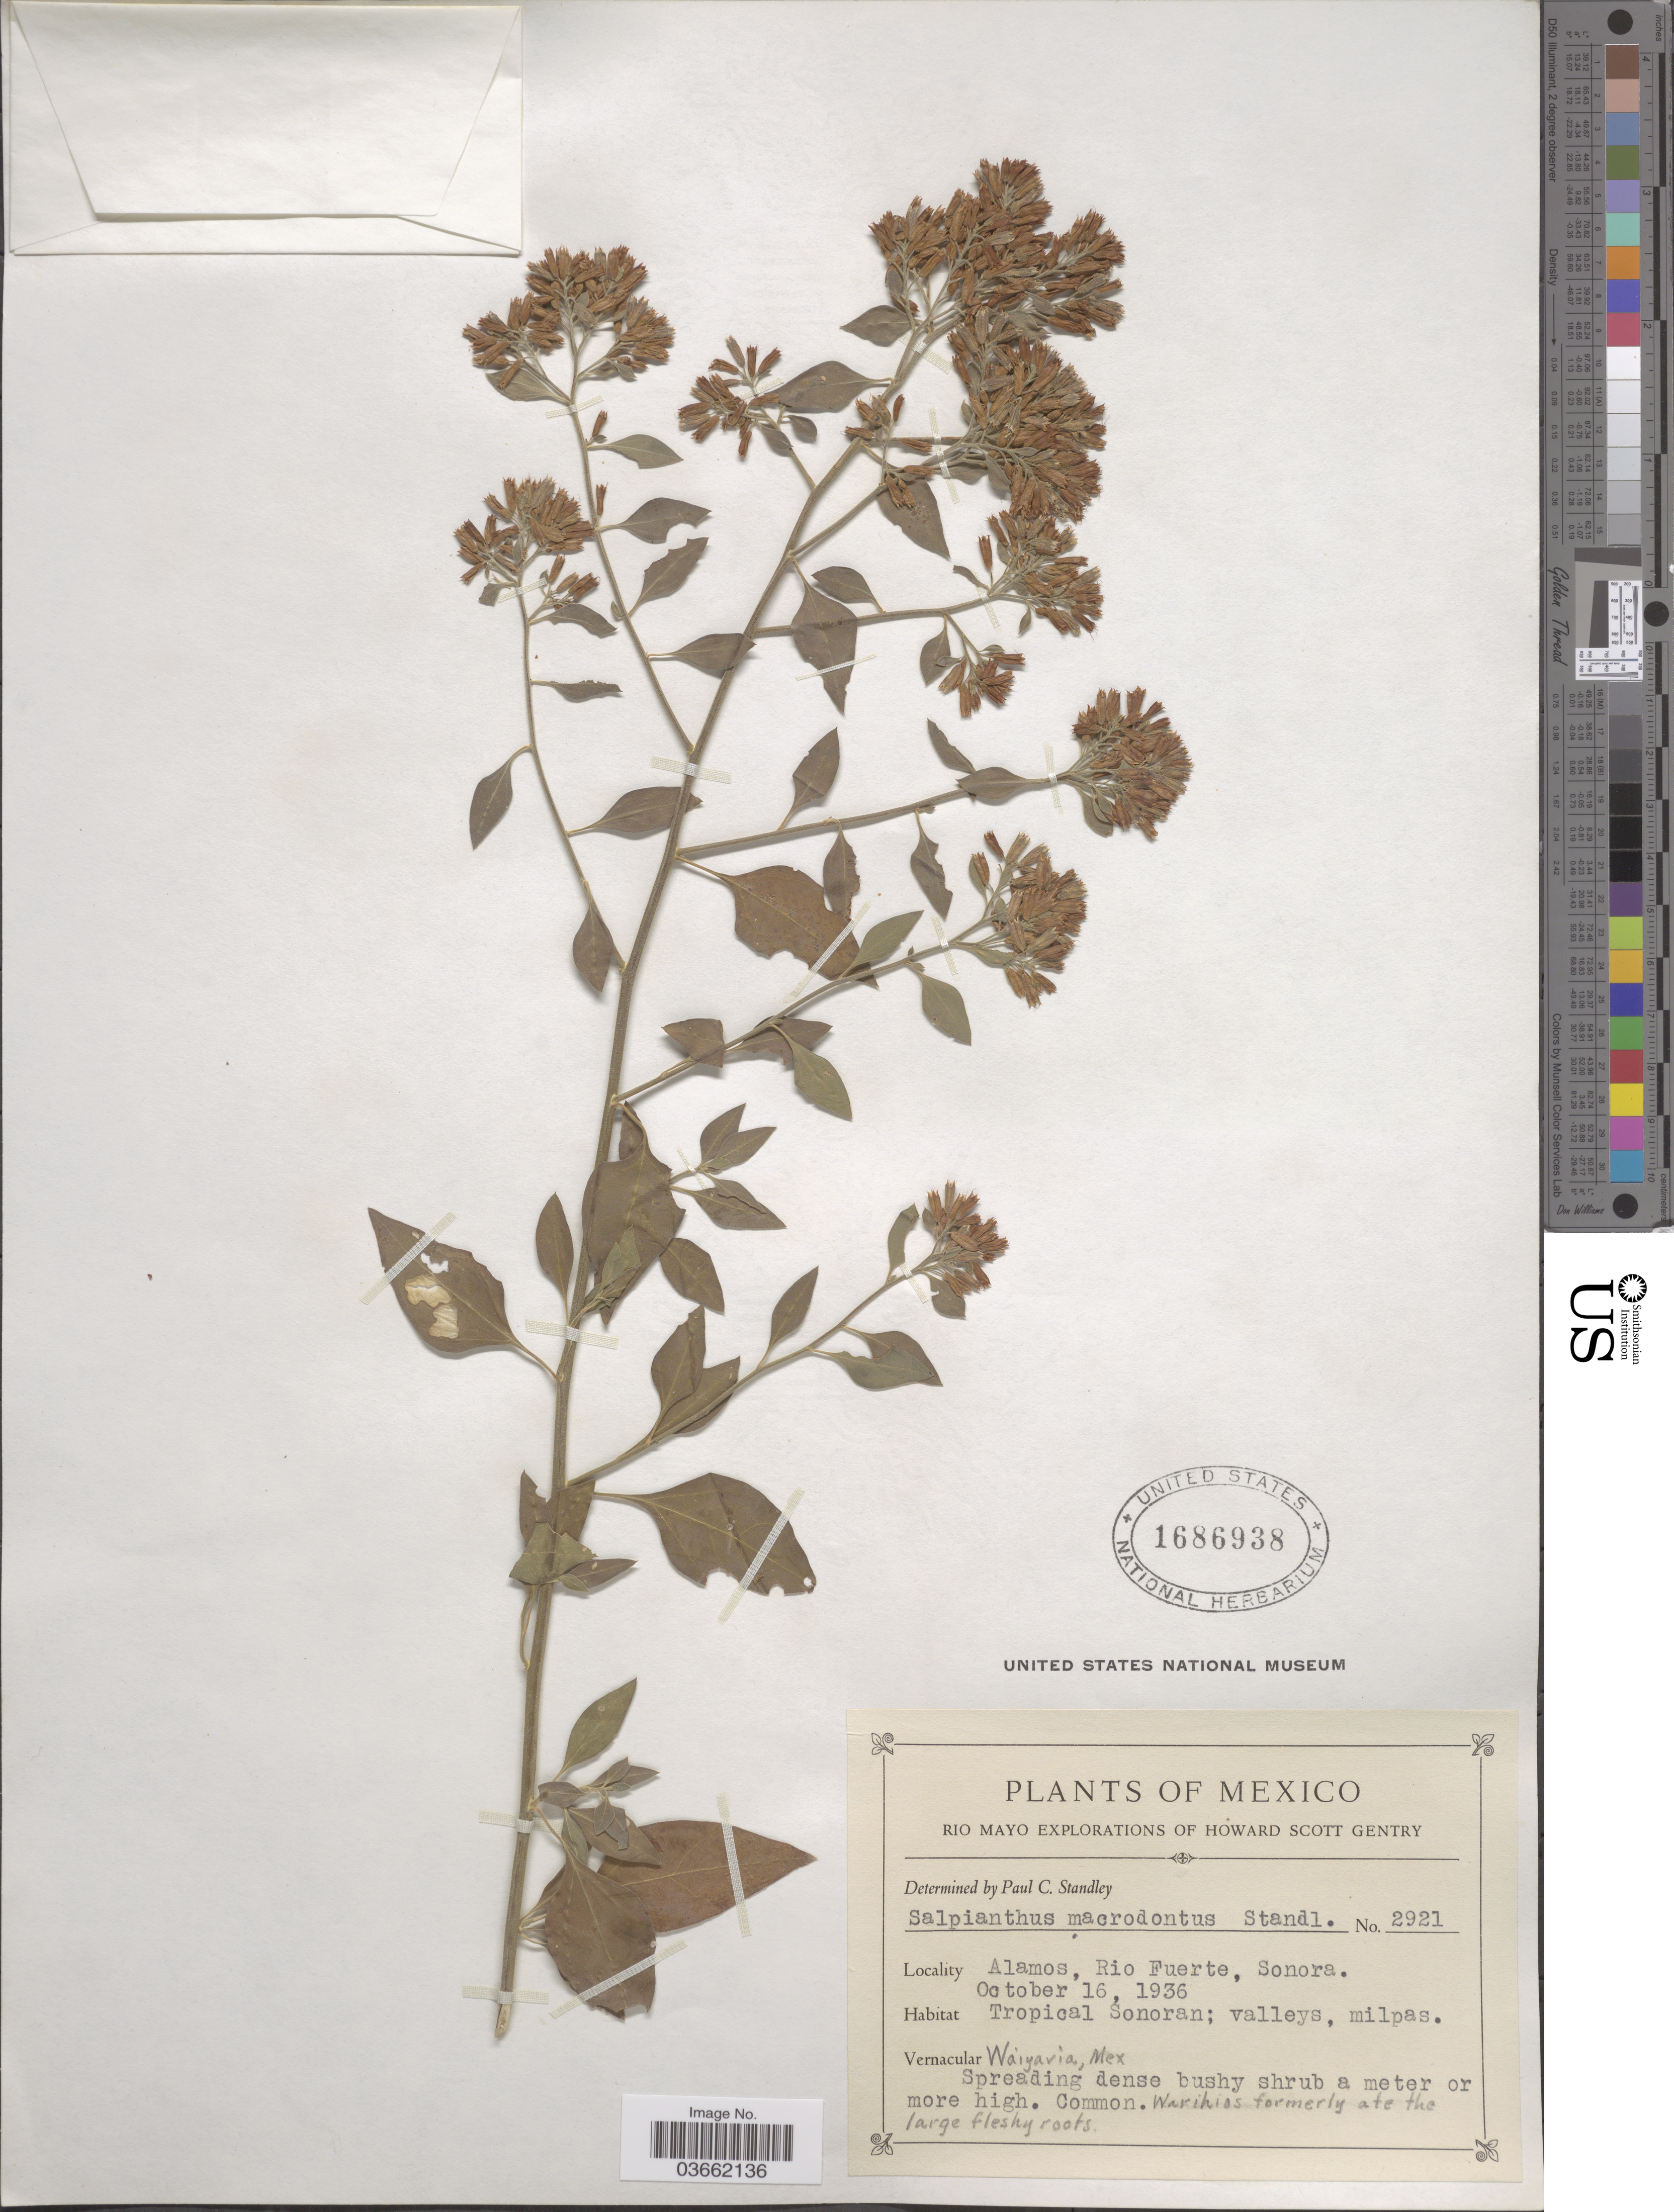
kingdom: Plantae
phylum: Tracheophyta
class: Magnoliopsida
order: Caryophyllales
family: Nyctaginaceae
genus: Salpianthus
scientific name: Salpianthus macrodontus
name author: Standl.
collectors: H. S. Gentry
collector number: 2921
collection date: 1936-10-16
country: Mexico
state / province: Sonora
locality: Rio Mayo [unsure placement] Alamos, Rio Fuerte. Tropical Sonoran; valleys, milpas.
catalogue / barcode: US 1686938